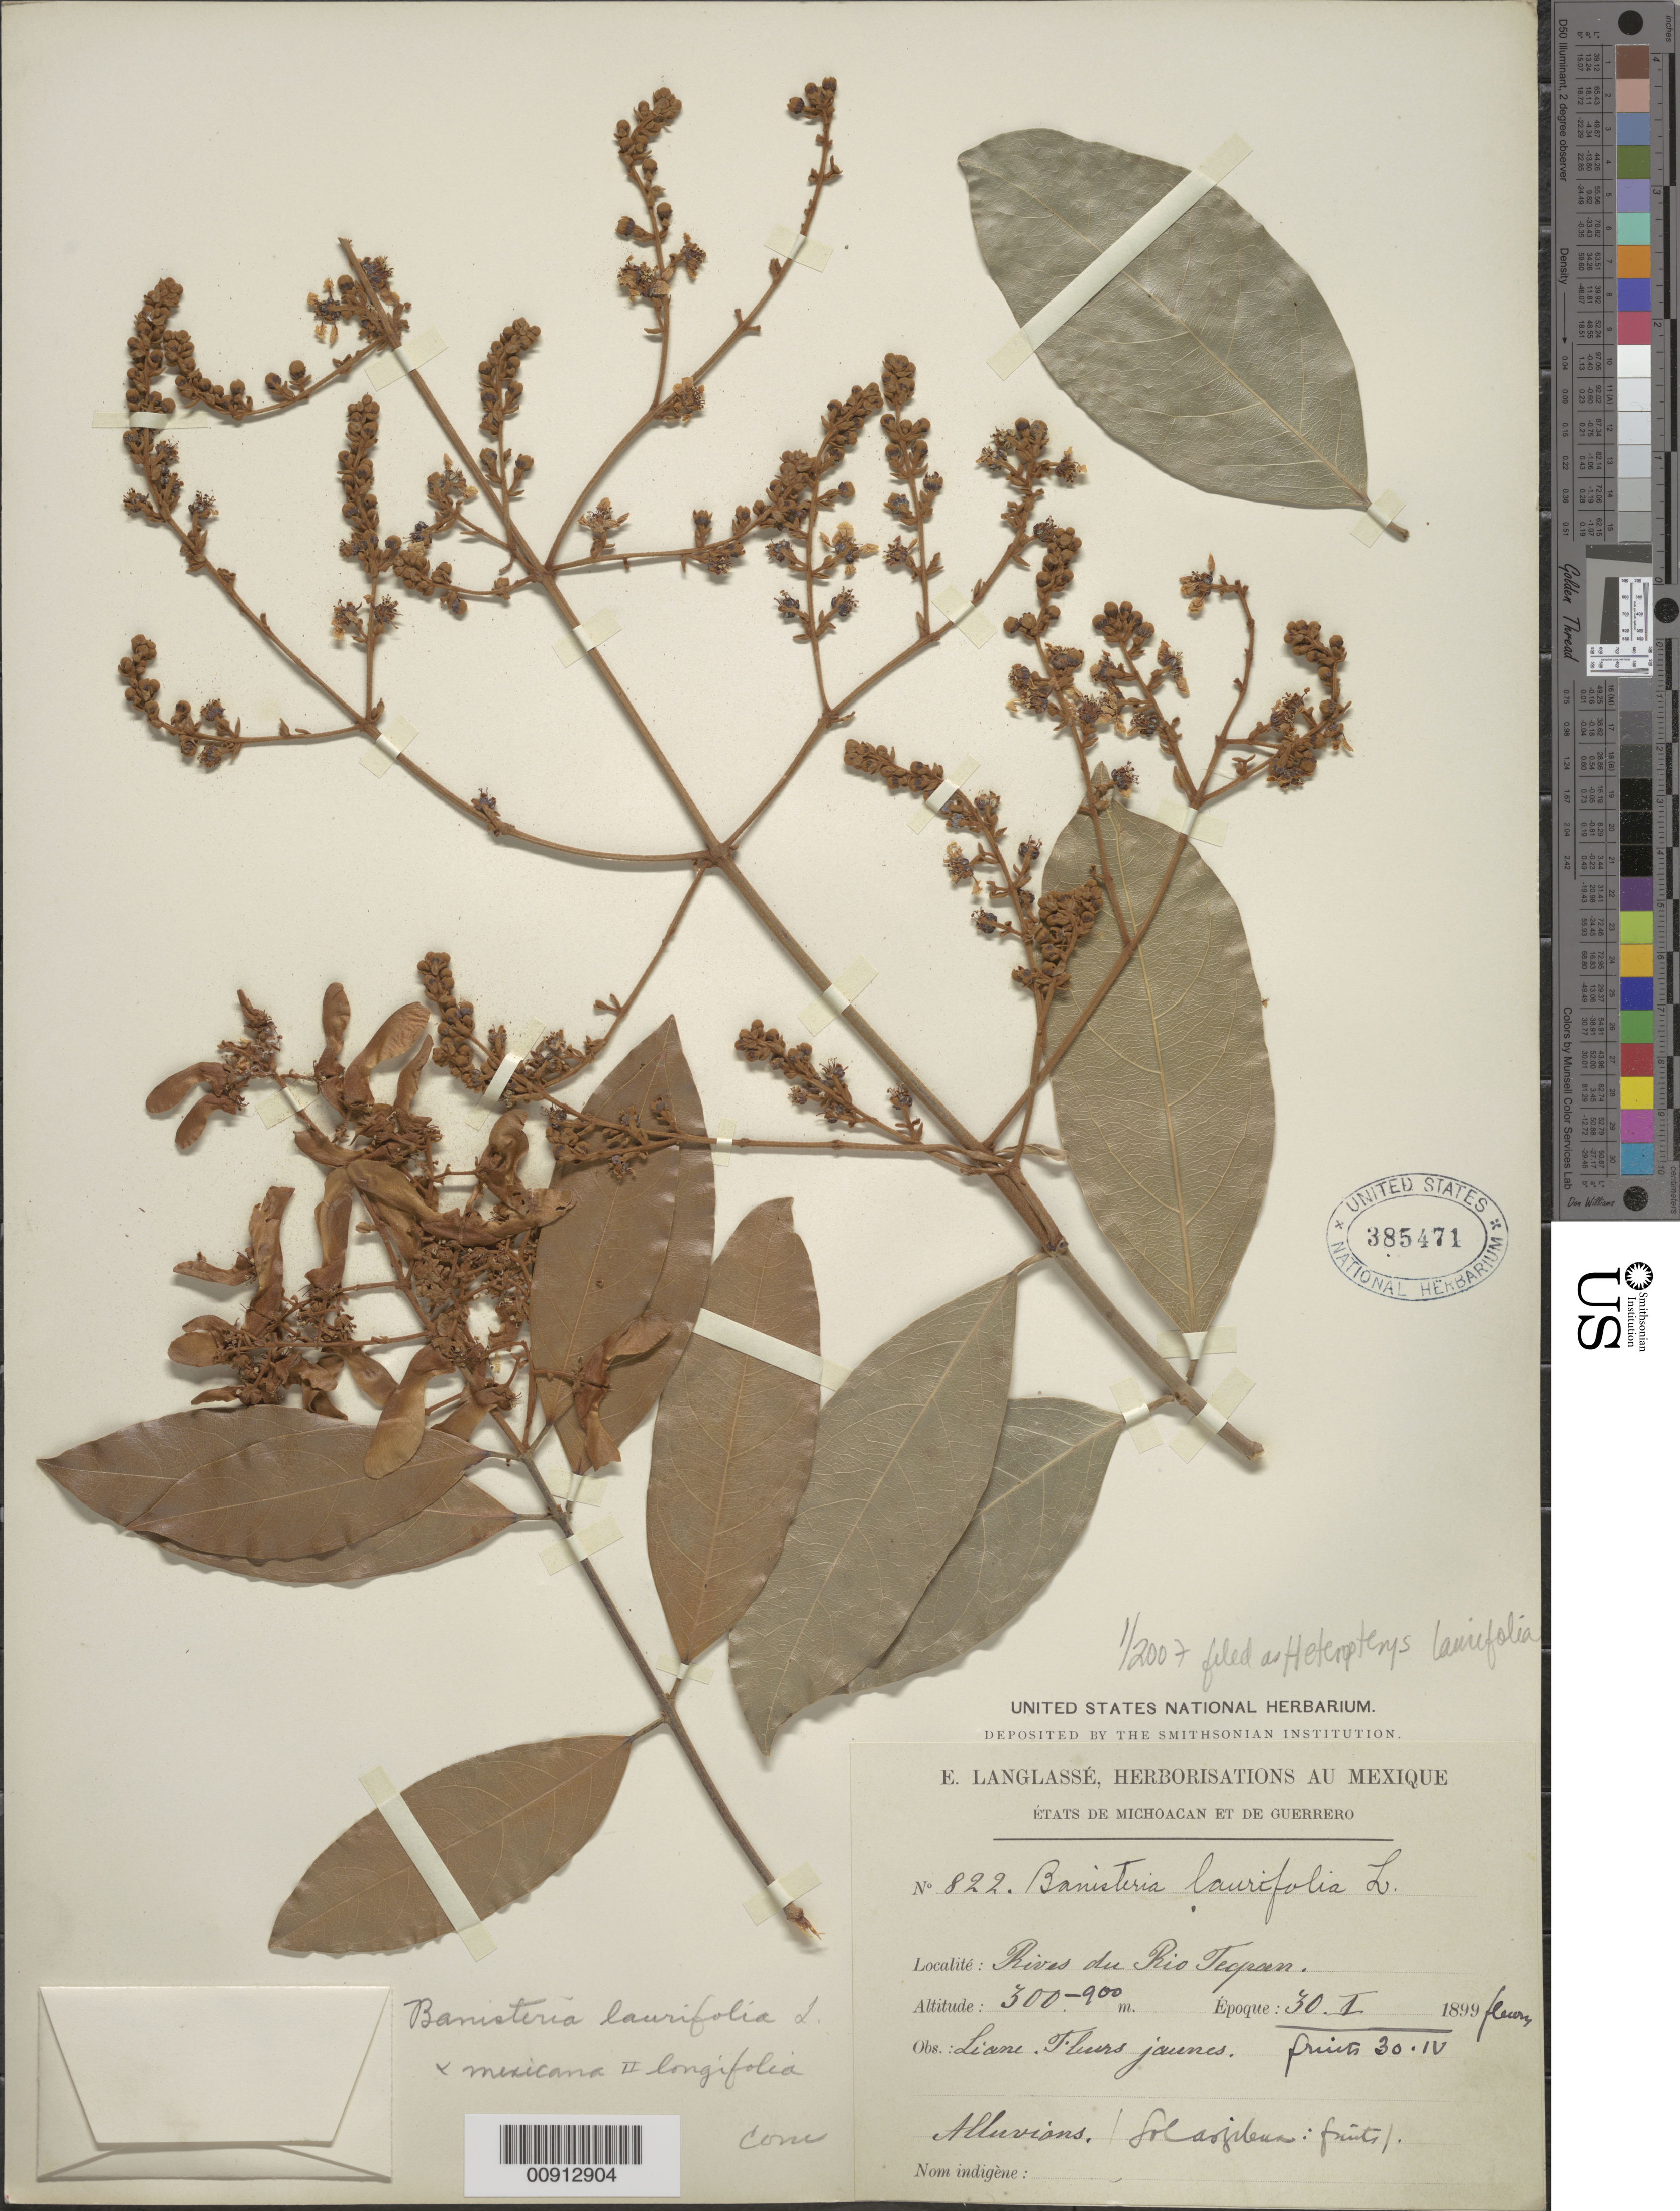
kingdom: Plantae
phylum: Tracheophyta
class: Magnoliopsida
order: Malpighiales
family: Malpighiaceae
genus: Heteropterys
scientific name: Heteropterys laurifolia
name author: (L.) A. Juss.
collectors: E. Langlassé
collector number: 822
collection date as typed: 30 Jan 1899 to 30 Apr 1899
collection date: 1899-01-30/1899-04-30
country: Mexico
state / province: Guerrero / Michoacán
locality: Rives du Rio Tecpan. États de Michoacán et de Guerrero.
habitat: Rives du Rio. Alluvions. Sol argileux.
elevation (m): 900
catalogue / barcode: US 385471